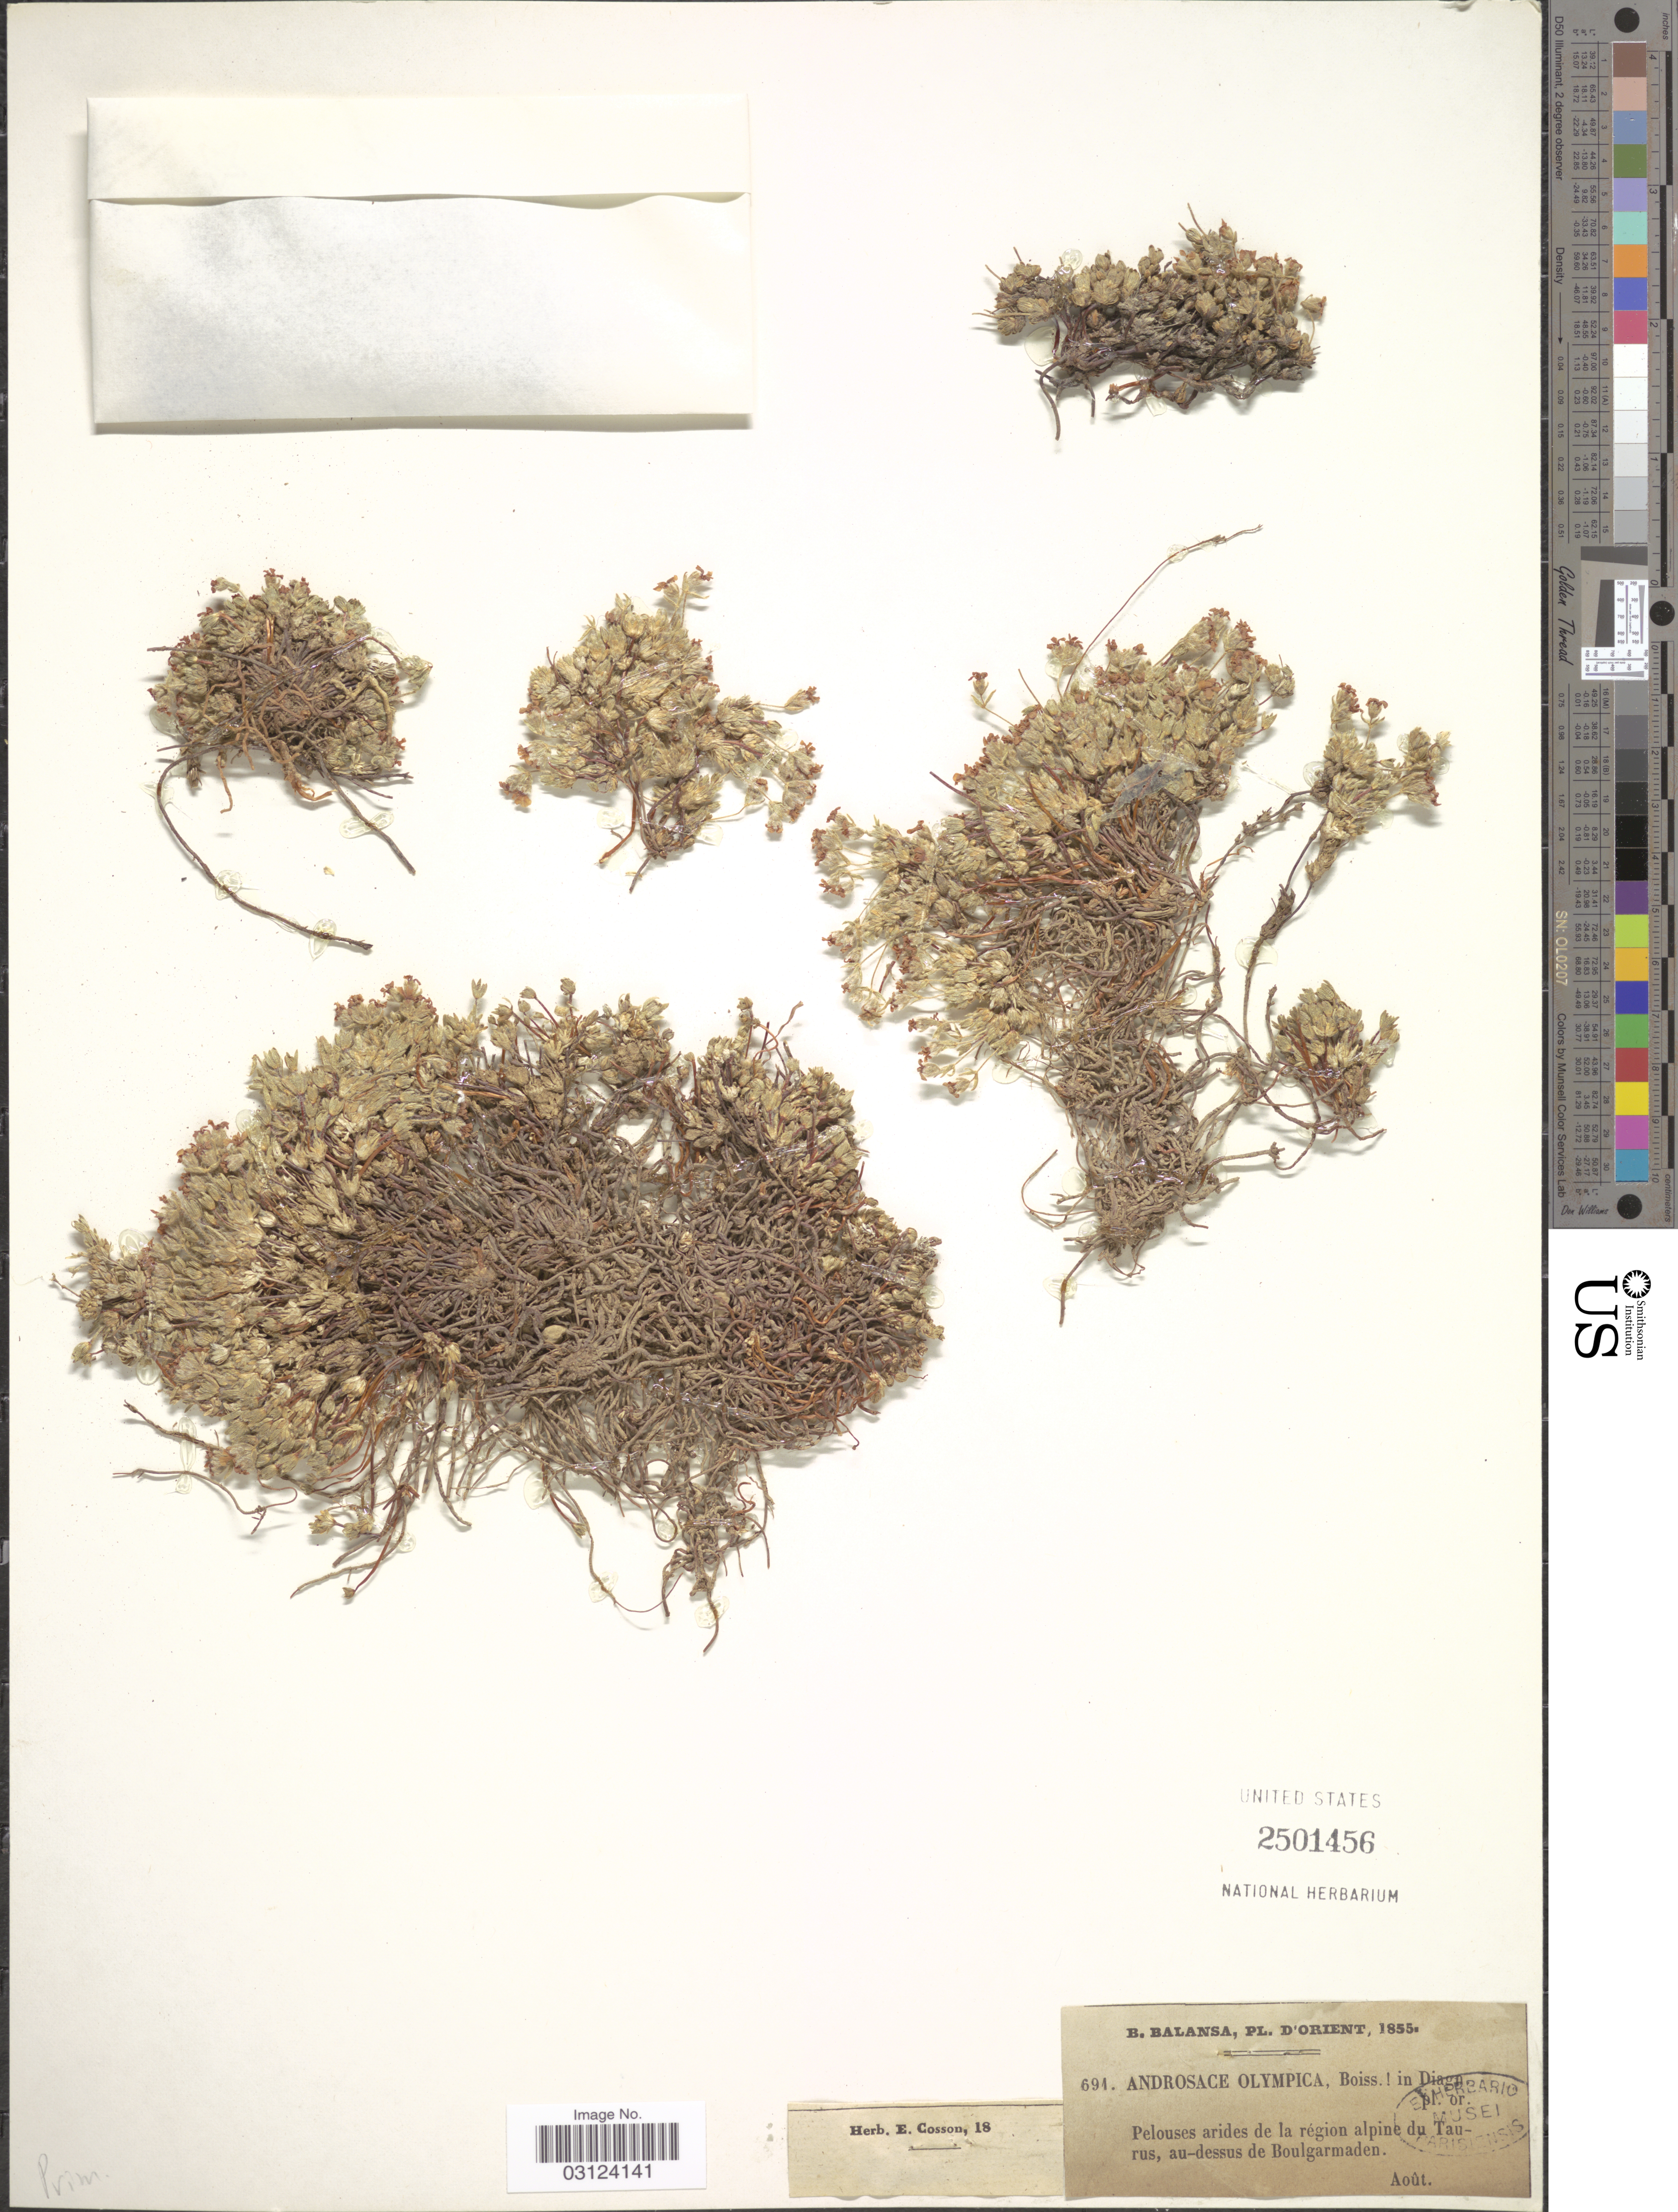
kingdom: Plantae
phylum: Tracheophyta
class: Magnoliopsida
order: Ericales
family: Primulaceae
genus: Androsace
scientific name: Androsace olympica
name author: Boiss.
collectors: B. Balansa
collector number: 691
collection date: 1855-08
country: Turkey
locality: Pl. D'Orient, Pelouses arides de la région alpine du Taurus, au-dessus de Boulgarmaden.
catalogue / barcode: US 2501456